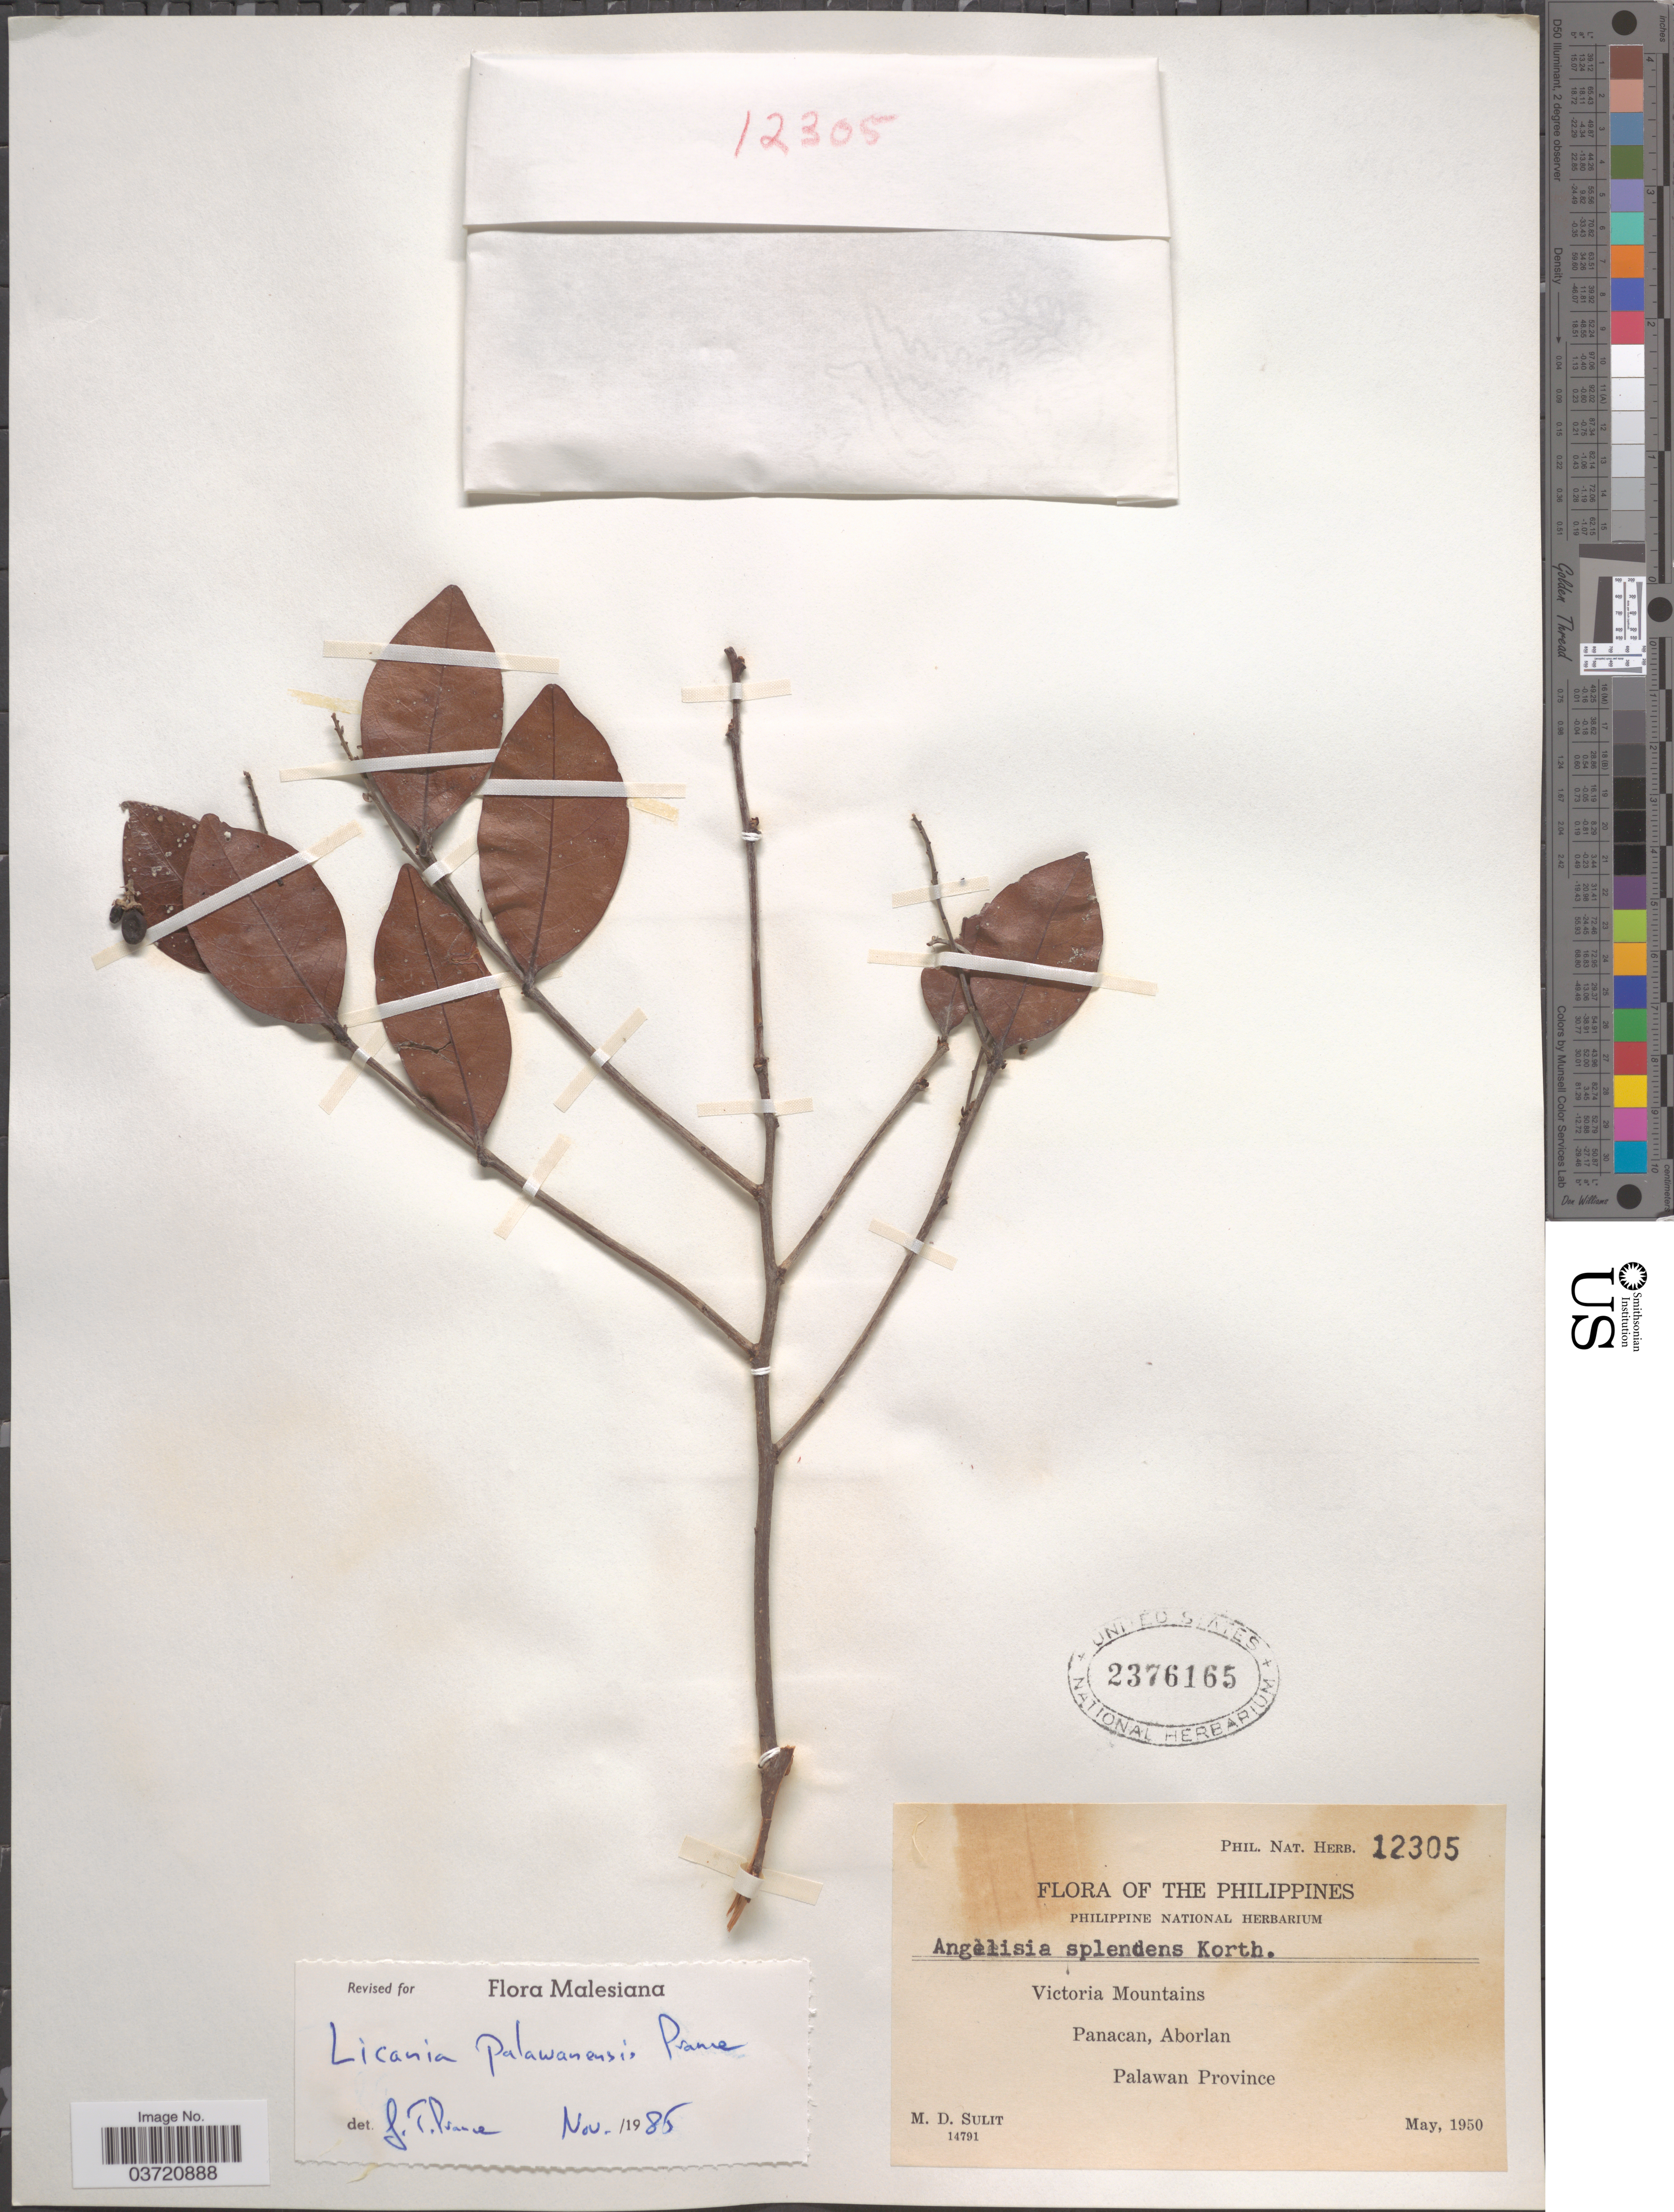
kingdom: Plantae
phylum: Tracheophyta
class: Magnoliopsida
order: Malpighiales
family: Chrysobalanaceae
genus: Licania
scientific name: Licania palawanensis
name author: Prance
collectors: M. Sulit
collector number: Phil. Nat. Herb. 12305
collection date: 1950-05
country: Philippines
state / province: Mimaropa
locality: Victoria Mountains. Panacan, Aborlan. Palawan Province.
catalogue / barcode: US 2376165